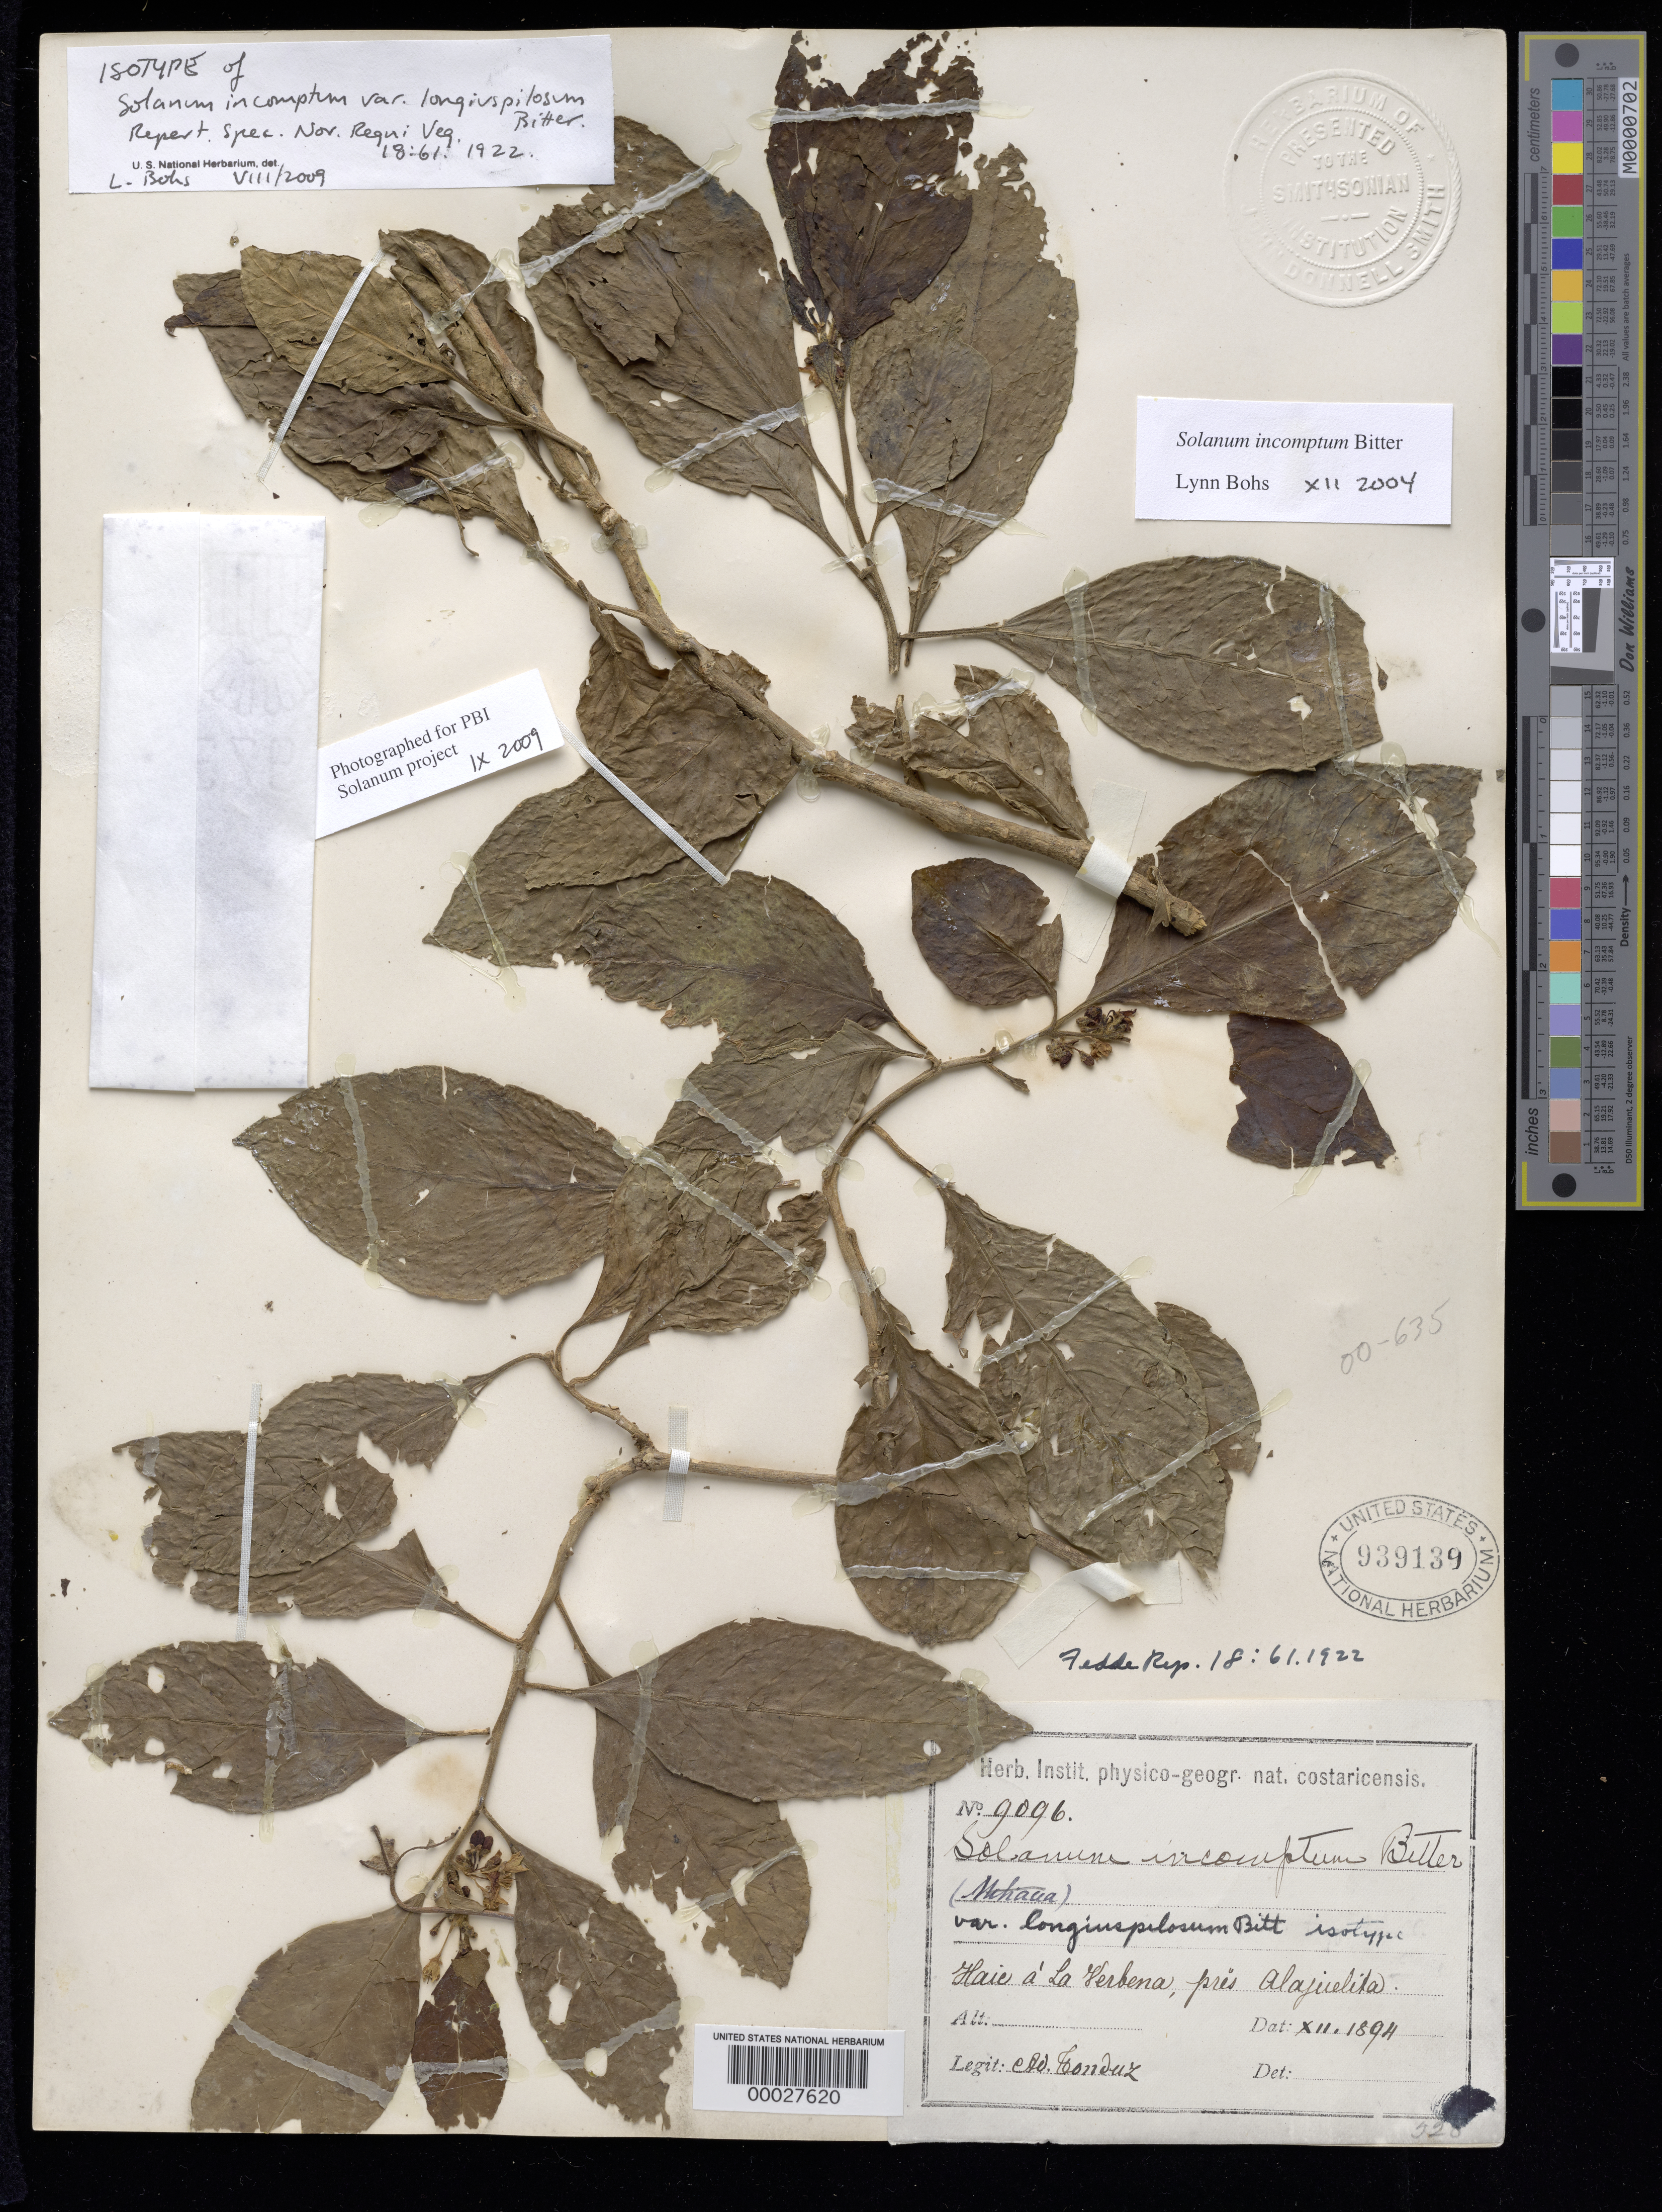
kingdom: Plantae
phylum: Tracheophyta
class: Magnoliopsida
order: Solanales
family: Solanaceae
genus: Solanum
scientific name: Solanum incomptum var. longiuspilosum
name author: Bitter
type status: Isotype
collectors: A. Tonduz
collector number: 9096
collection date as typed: Dec 1894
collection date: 1894-12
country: Costa Rica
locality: La Verbena near Alajuelita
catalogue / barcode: US 939139